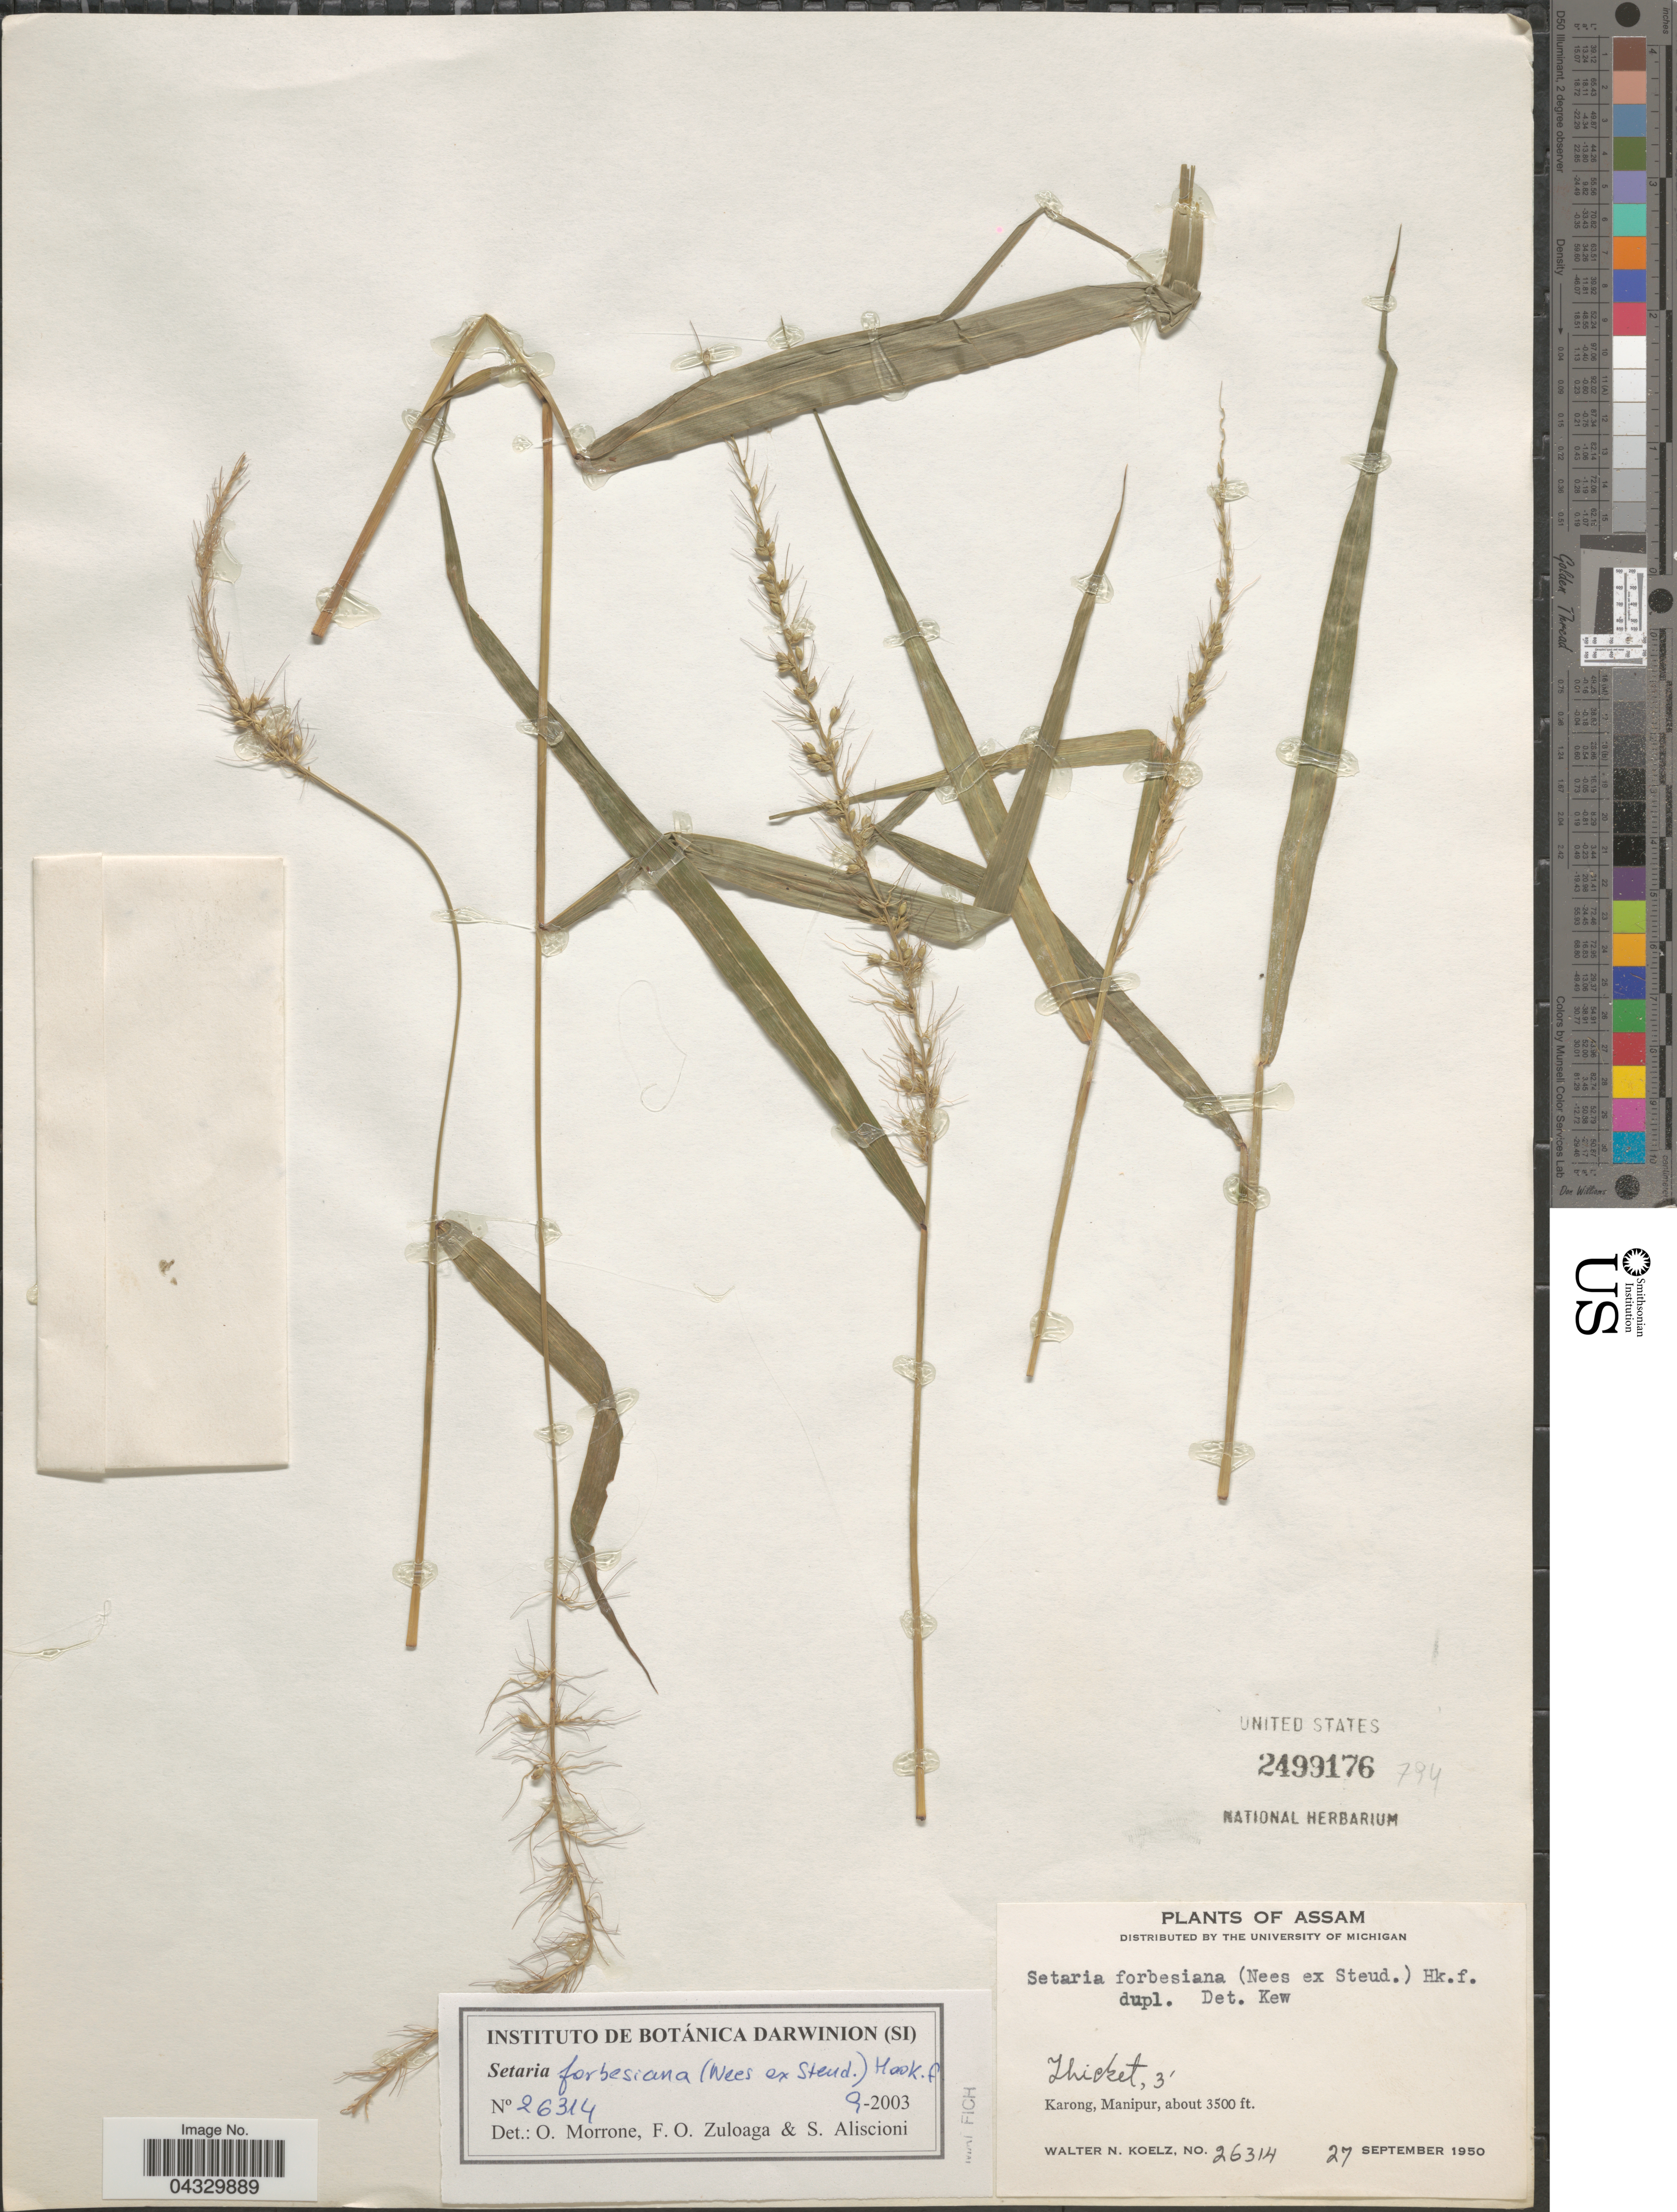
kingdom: Plantae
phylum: Tracheophyta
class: Liliopsida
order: Poales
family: Poaceae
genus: Setaria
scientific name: Setaria forbesiana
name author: (Nees ex Steud.) Hook. f.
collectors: W. N. Koelz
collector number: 26314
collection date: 1950-09-27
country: India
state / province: Manipur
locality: Karong, Manipur.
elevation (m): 1067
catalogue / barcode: US 2499176